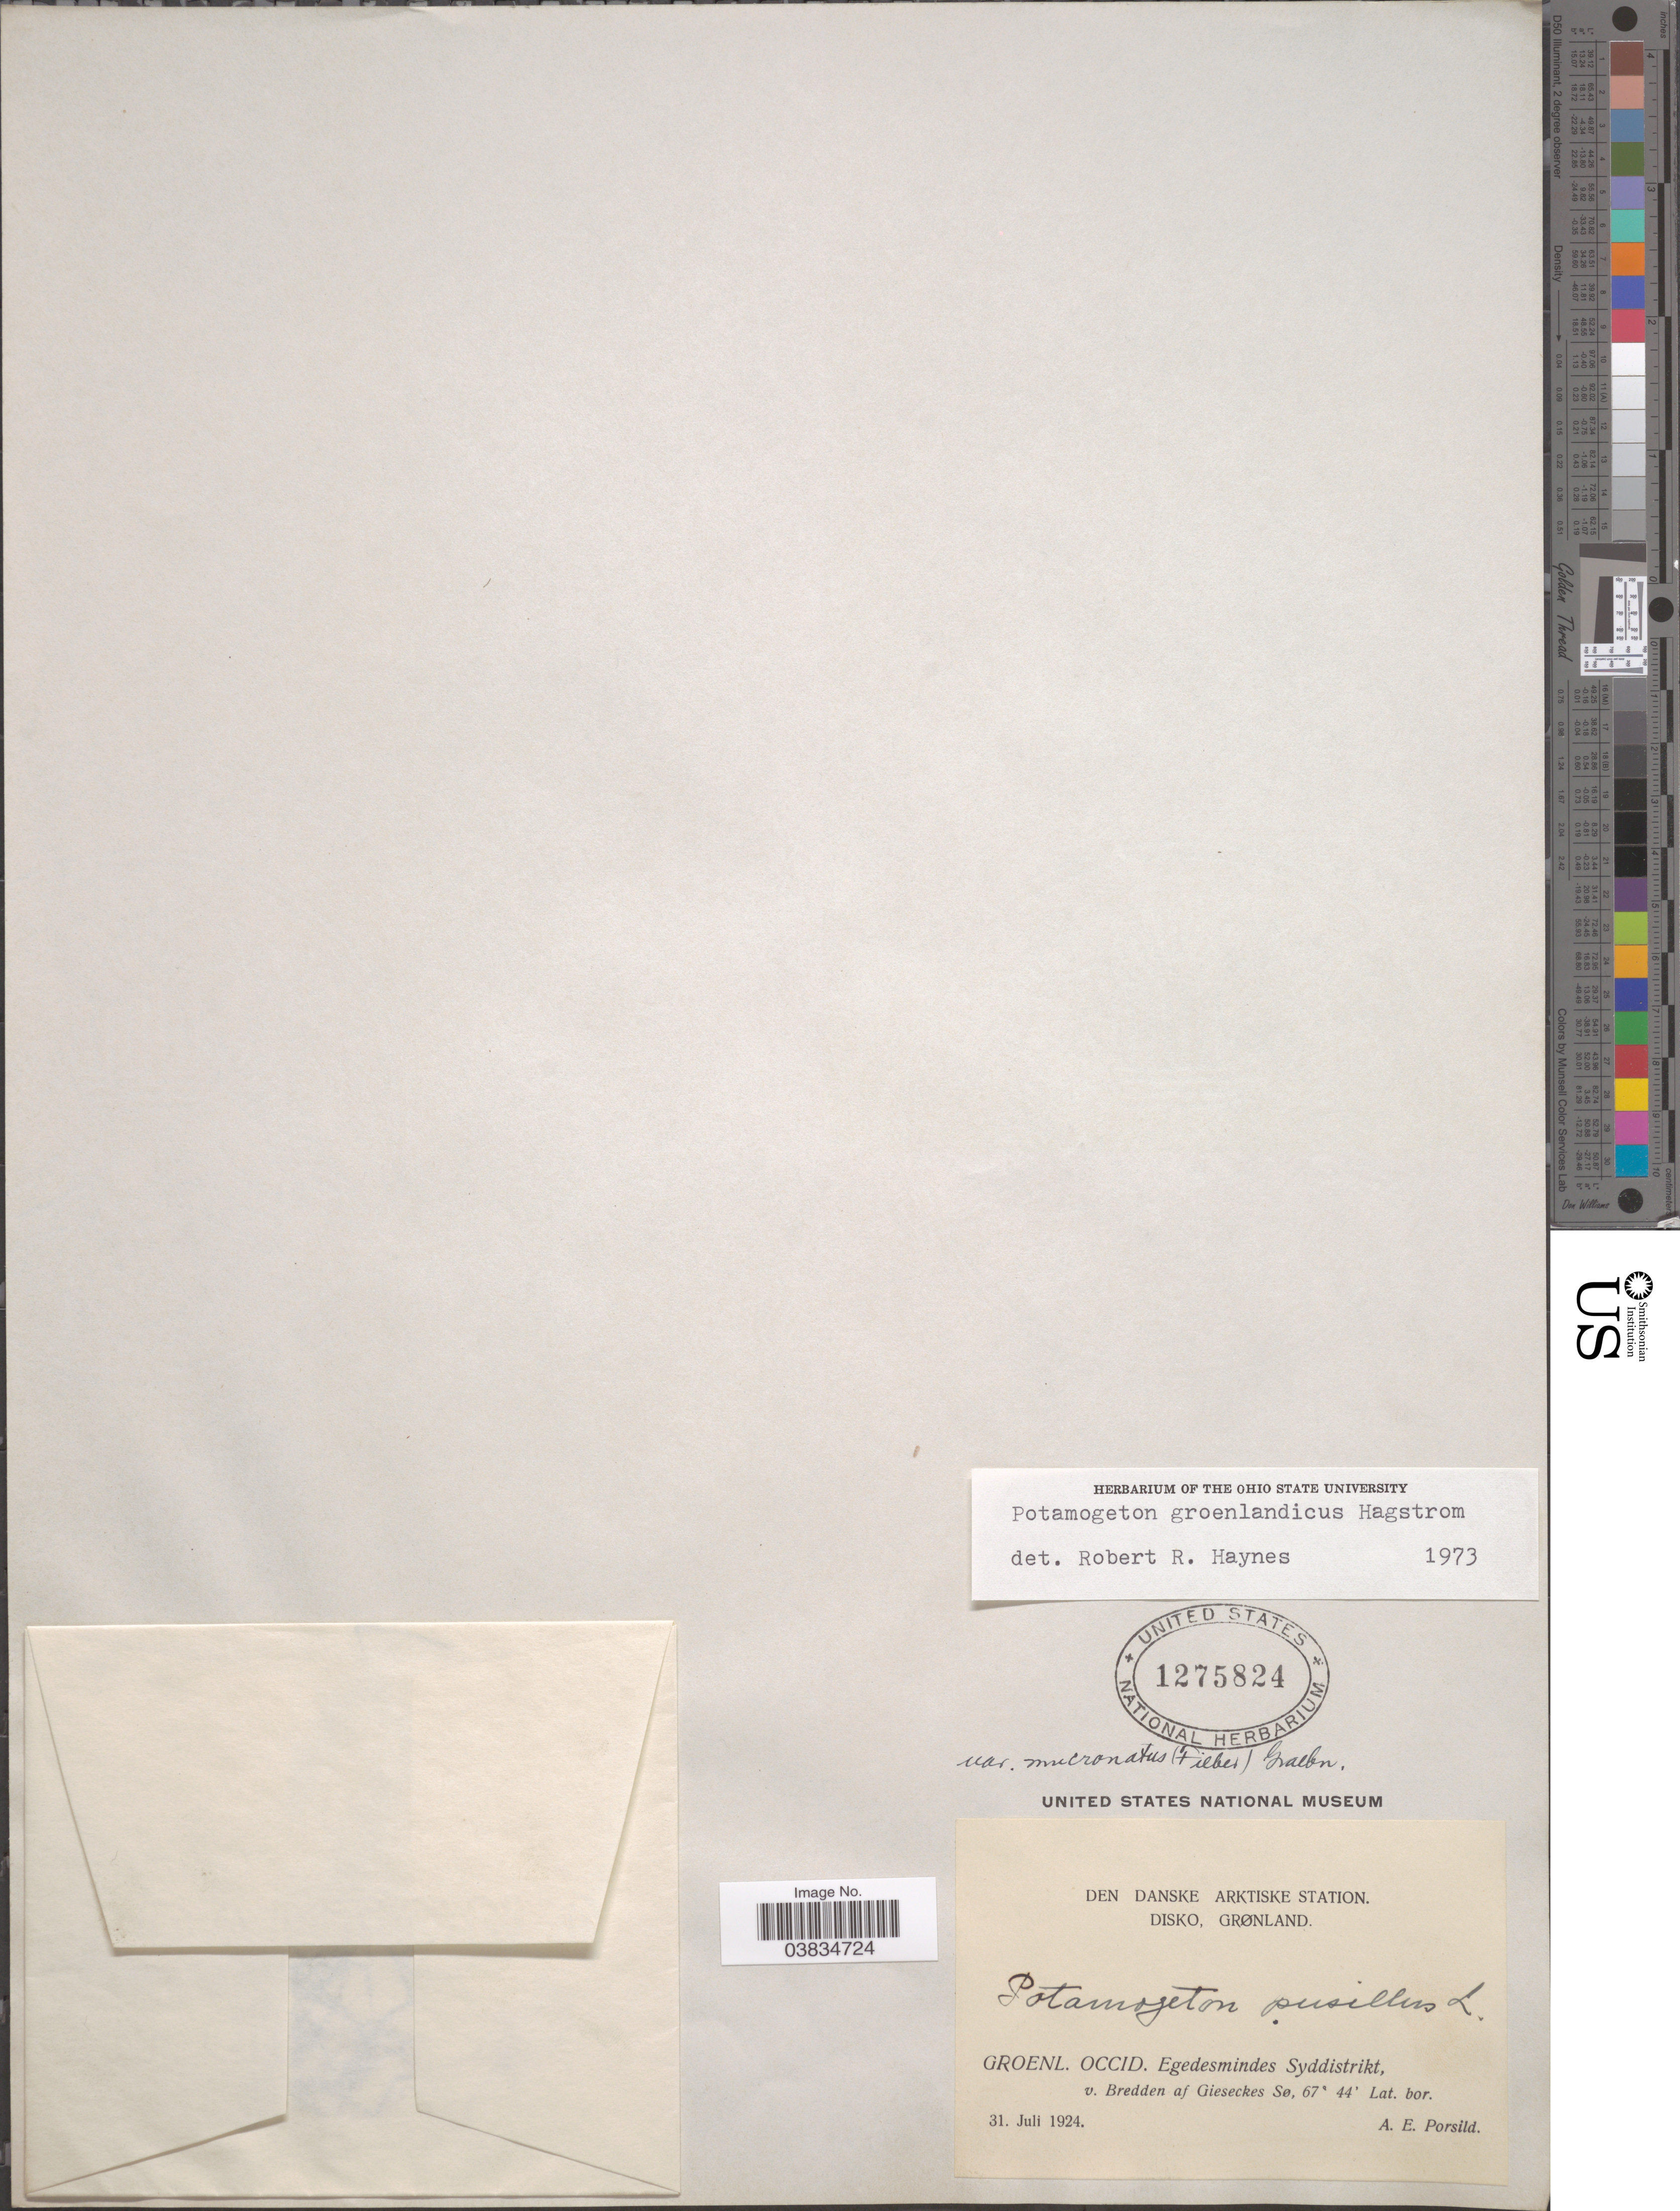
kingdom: Plantae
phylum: Tracheophyta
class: Liliopsida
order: Alismatales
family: Potamogetonaceae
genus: Potamogeton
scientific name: Potamogeton groenlandicus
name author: Hagstr.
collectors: A. E. Porsild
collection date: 1924-07-31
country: Greenland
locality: Den Danske Arktiske Station. Disko, Grønland. Groenl. Occid. Egedesmindes Syddistrikt, v. Bredden af Gieseckes Sø.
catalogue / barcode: US 1275824